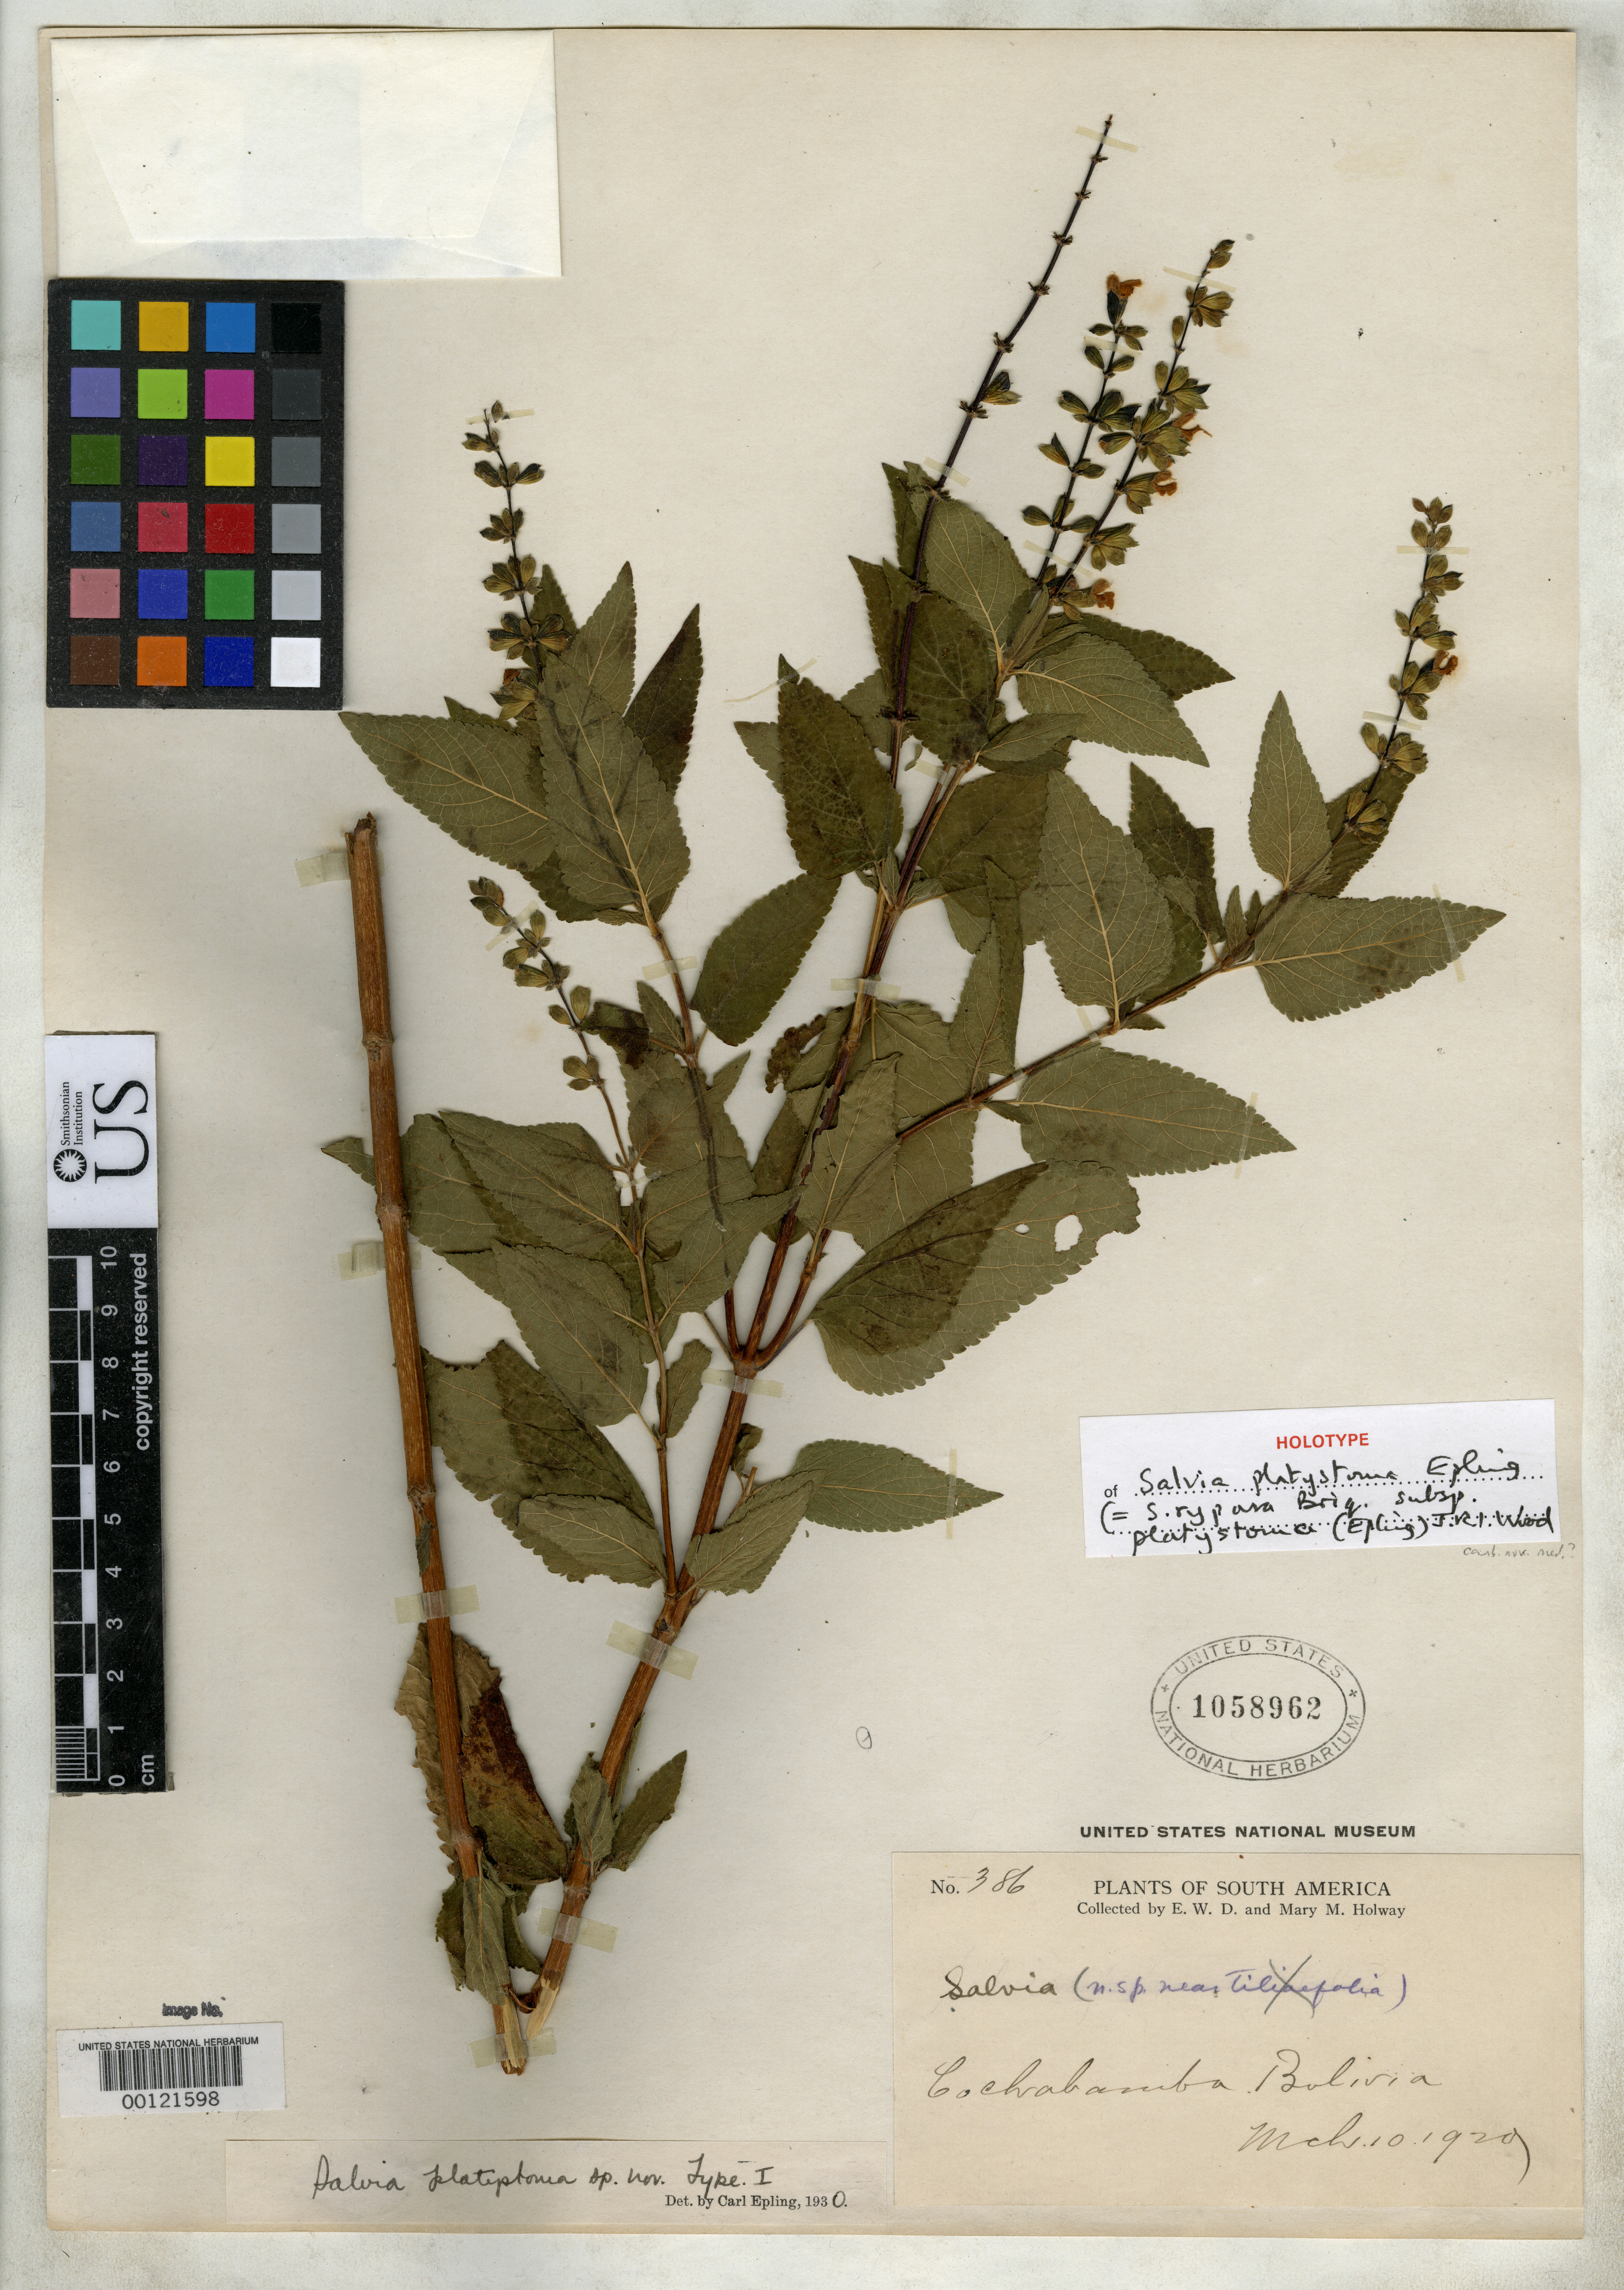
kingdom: Plantae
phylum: Tracheophyta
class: Magnoliopsida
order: Lamiales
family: Lamiaceae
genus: Salvia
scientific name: Salvia platystoma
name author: Epling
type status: Holotype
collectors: E. W. D. Holway & M. M. Holway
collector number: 386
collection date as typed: Mch. 10 1920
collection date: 1920-03-10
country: Bolivia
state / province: Cochabamba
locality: Prope Cochabamba.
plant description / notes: Specimen annotated as S. rypara Briq. subsp. platystoma (Epling) J.R. Wood (name not found in IPNI or Tropicos, apparently stat. & comb. nov. ined.); Annotated by Epling as "Type I".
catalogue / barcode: US 1058962